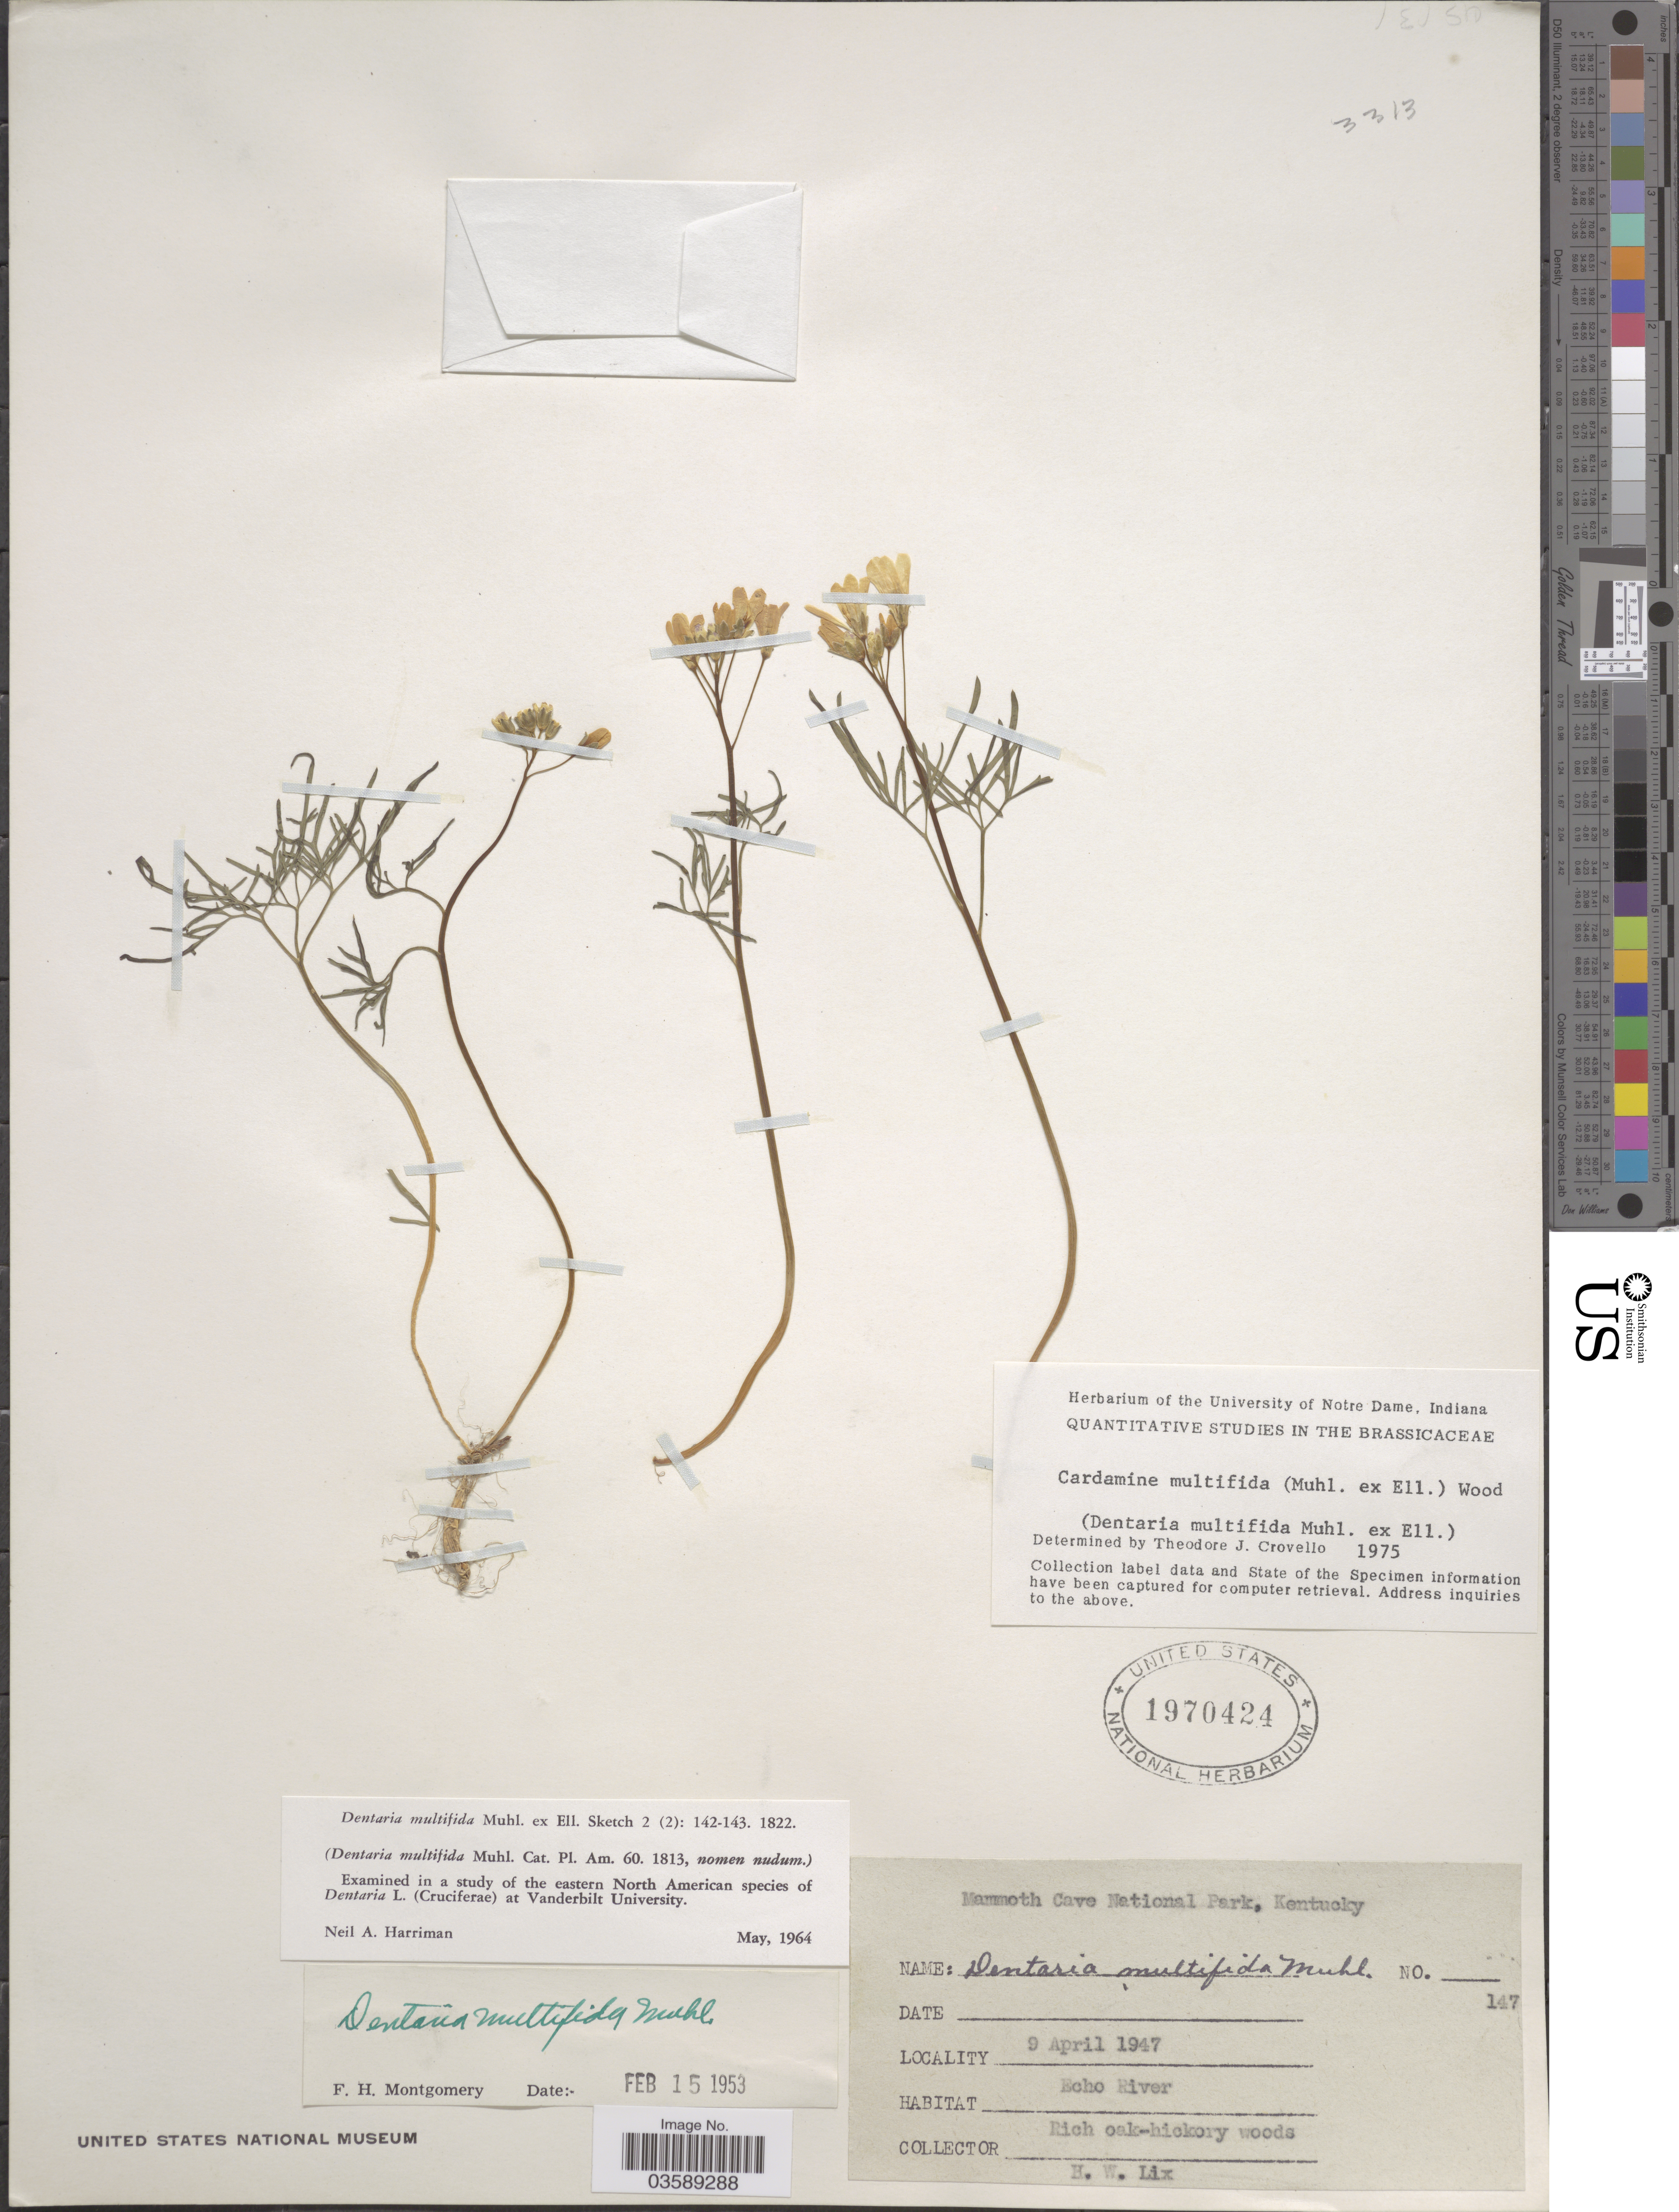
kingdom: Plantae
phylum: Tracheophyta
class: Magnoliopsida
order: Brassicales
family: Brassicaceae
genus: Cardamine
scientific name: Cardamine multifolia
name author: Rydb.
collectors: H. W. Lix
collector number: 147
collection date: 1947-04-09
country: United States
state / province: Kentucky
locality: Mammoth Cave National Park. Echo River.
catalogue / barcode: US 1970424